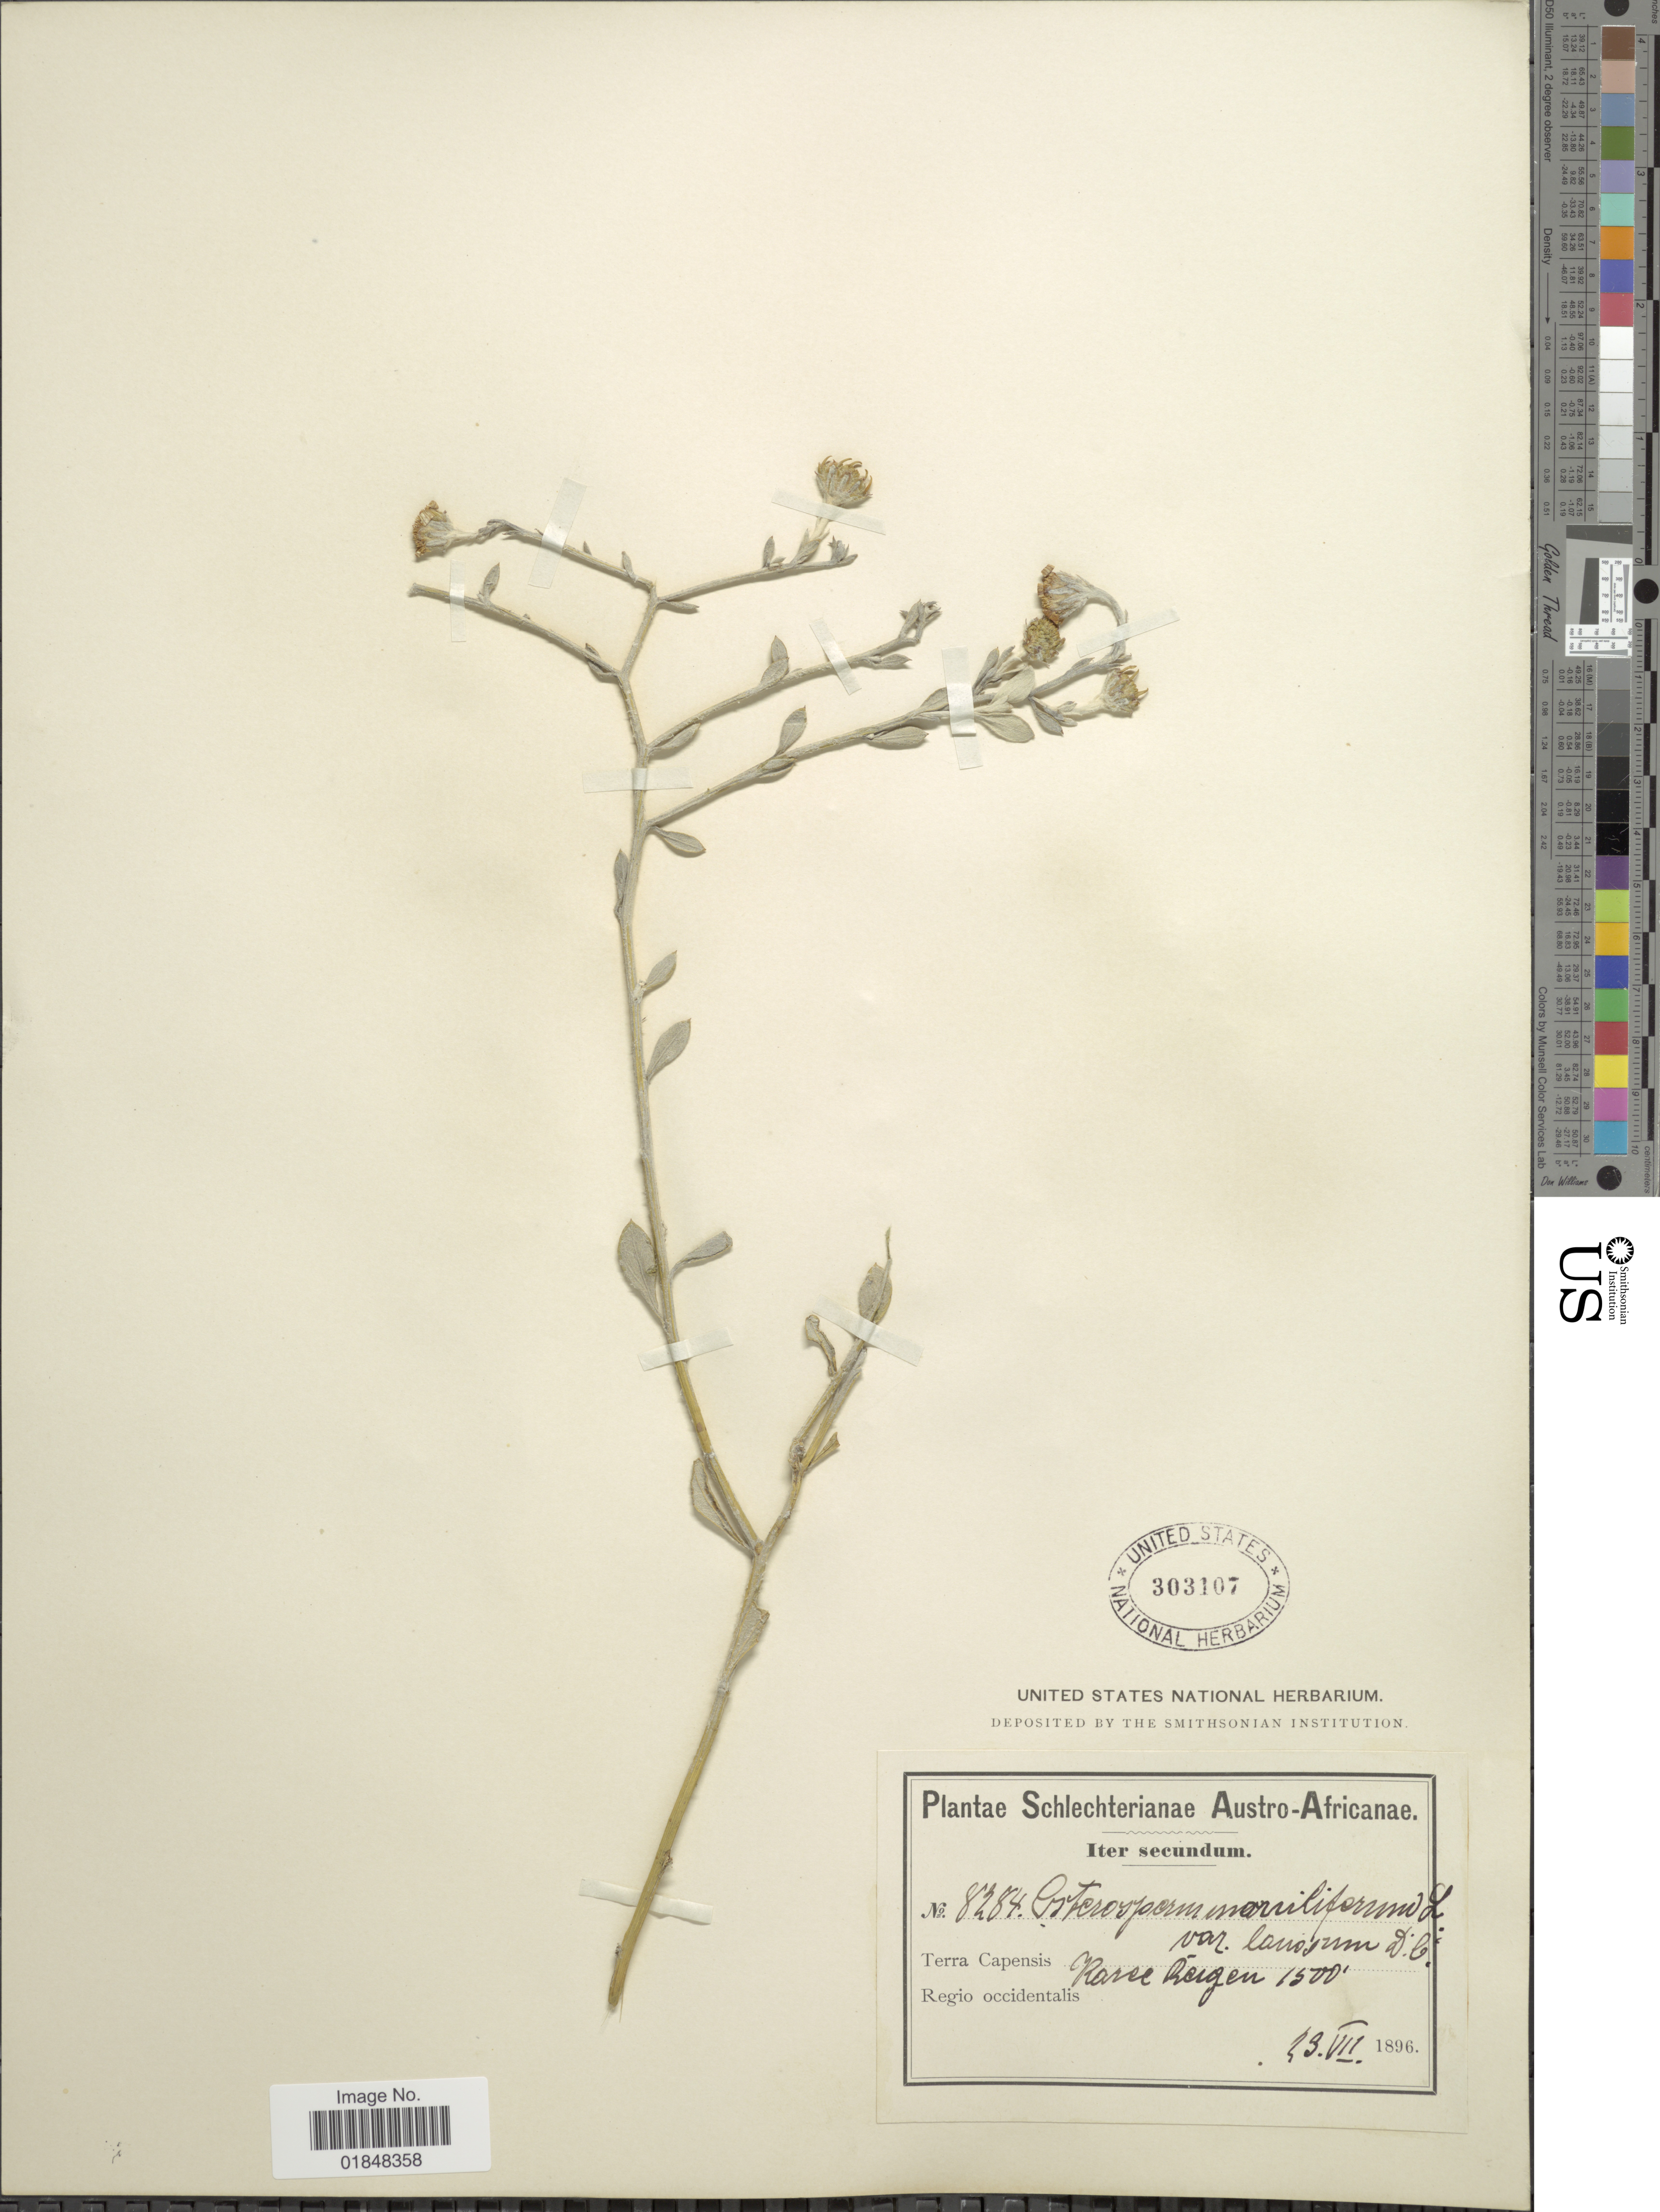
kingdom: Plantae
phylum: Tracheophyta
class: Magnoliopsida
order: Asterales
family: Asteraceae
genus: Chrysanthemoides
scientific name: Chrysanthemoides monilifera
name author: (L.) Norl.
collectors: Schlechter, --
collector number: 8284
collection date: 1896-07-23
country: South Africa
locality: Terra Capensis. Regio occidentalis. [illegible text] Iter Secundum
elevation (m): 457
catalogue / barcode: US 303107